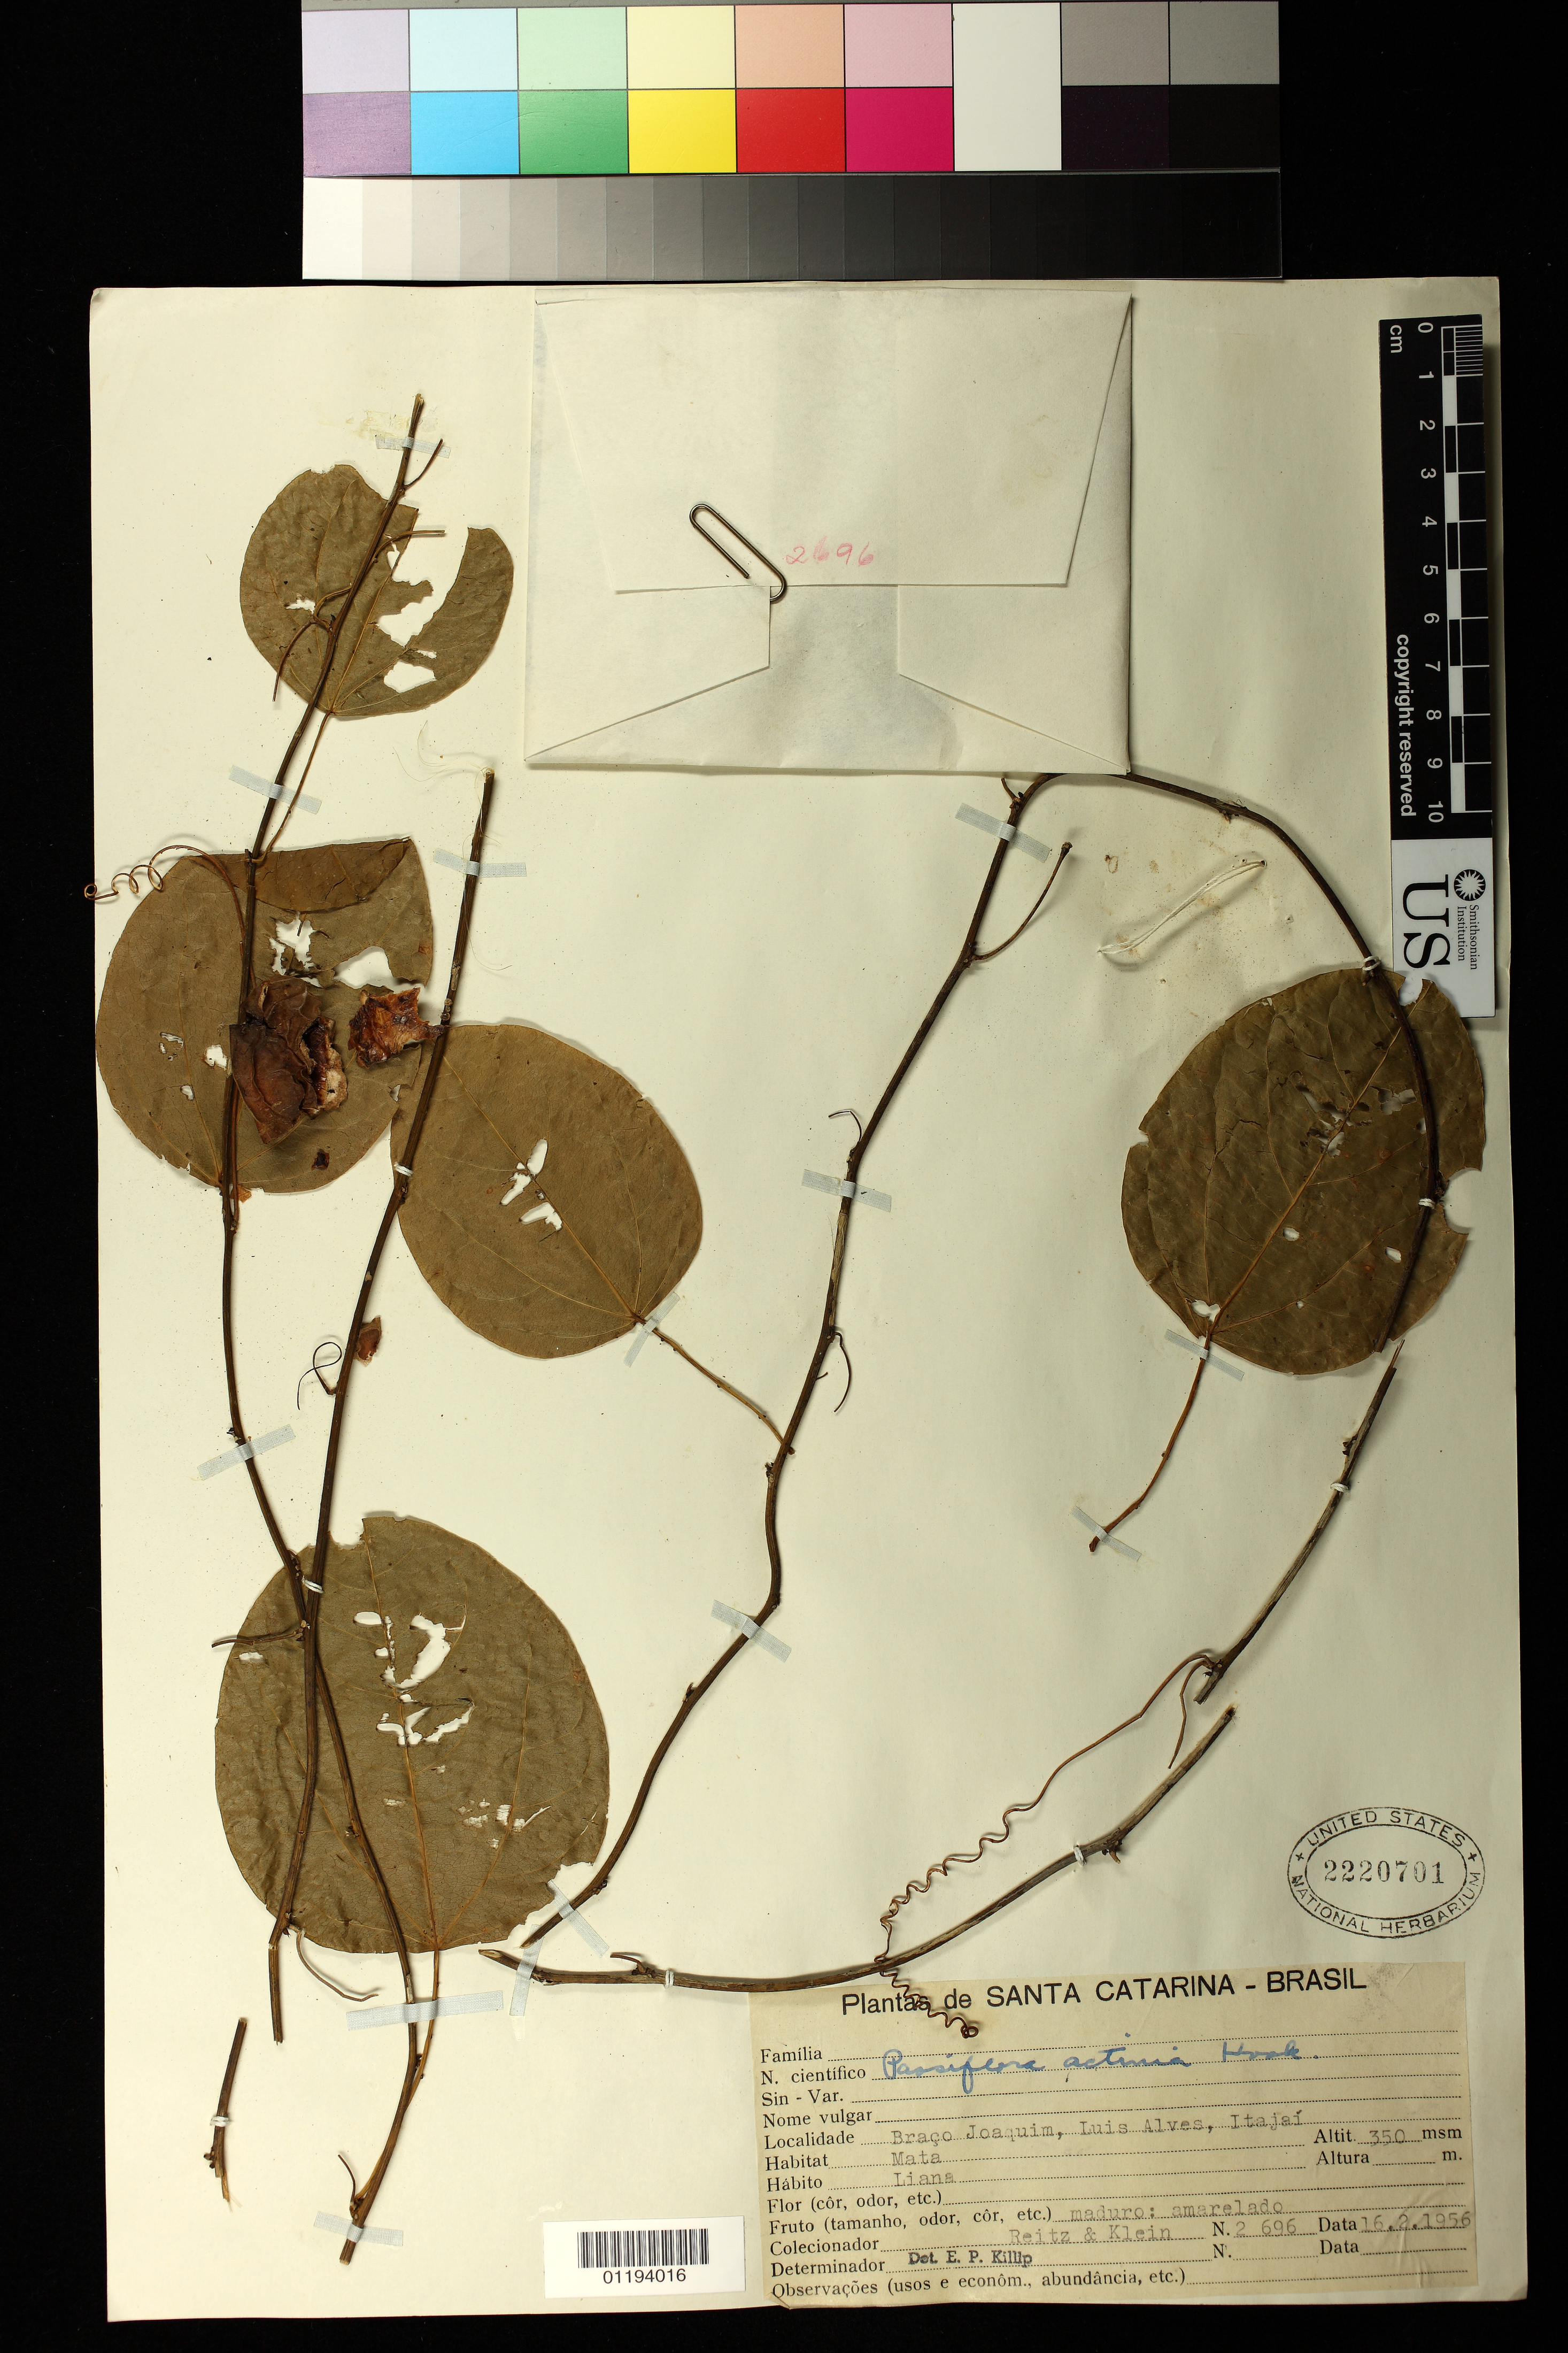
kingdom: Plantae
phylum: Tracheophyta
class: Magnoliopsida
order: Malpighiales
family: Passifloraceae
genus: Passiflora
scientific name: Passiflora actinia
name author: Hook.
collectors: R. Reitz & R. M. Klein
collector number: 2696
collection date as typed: Feb 16 1956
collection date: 1956-02-16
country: Brazil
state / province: Santa Catarina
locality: Braco Joaquim, Luis Alves, Itajai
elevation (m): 350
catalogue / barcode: US 2220701